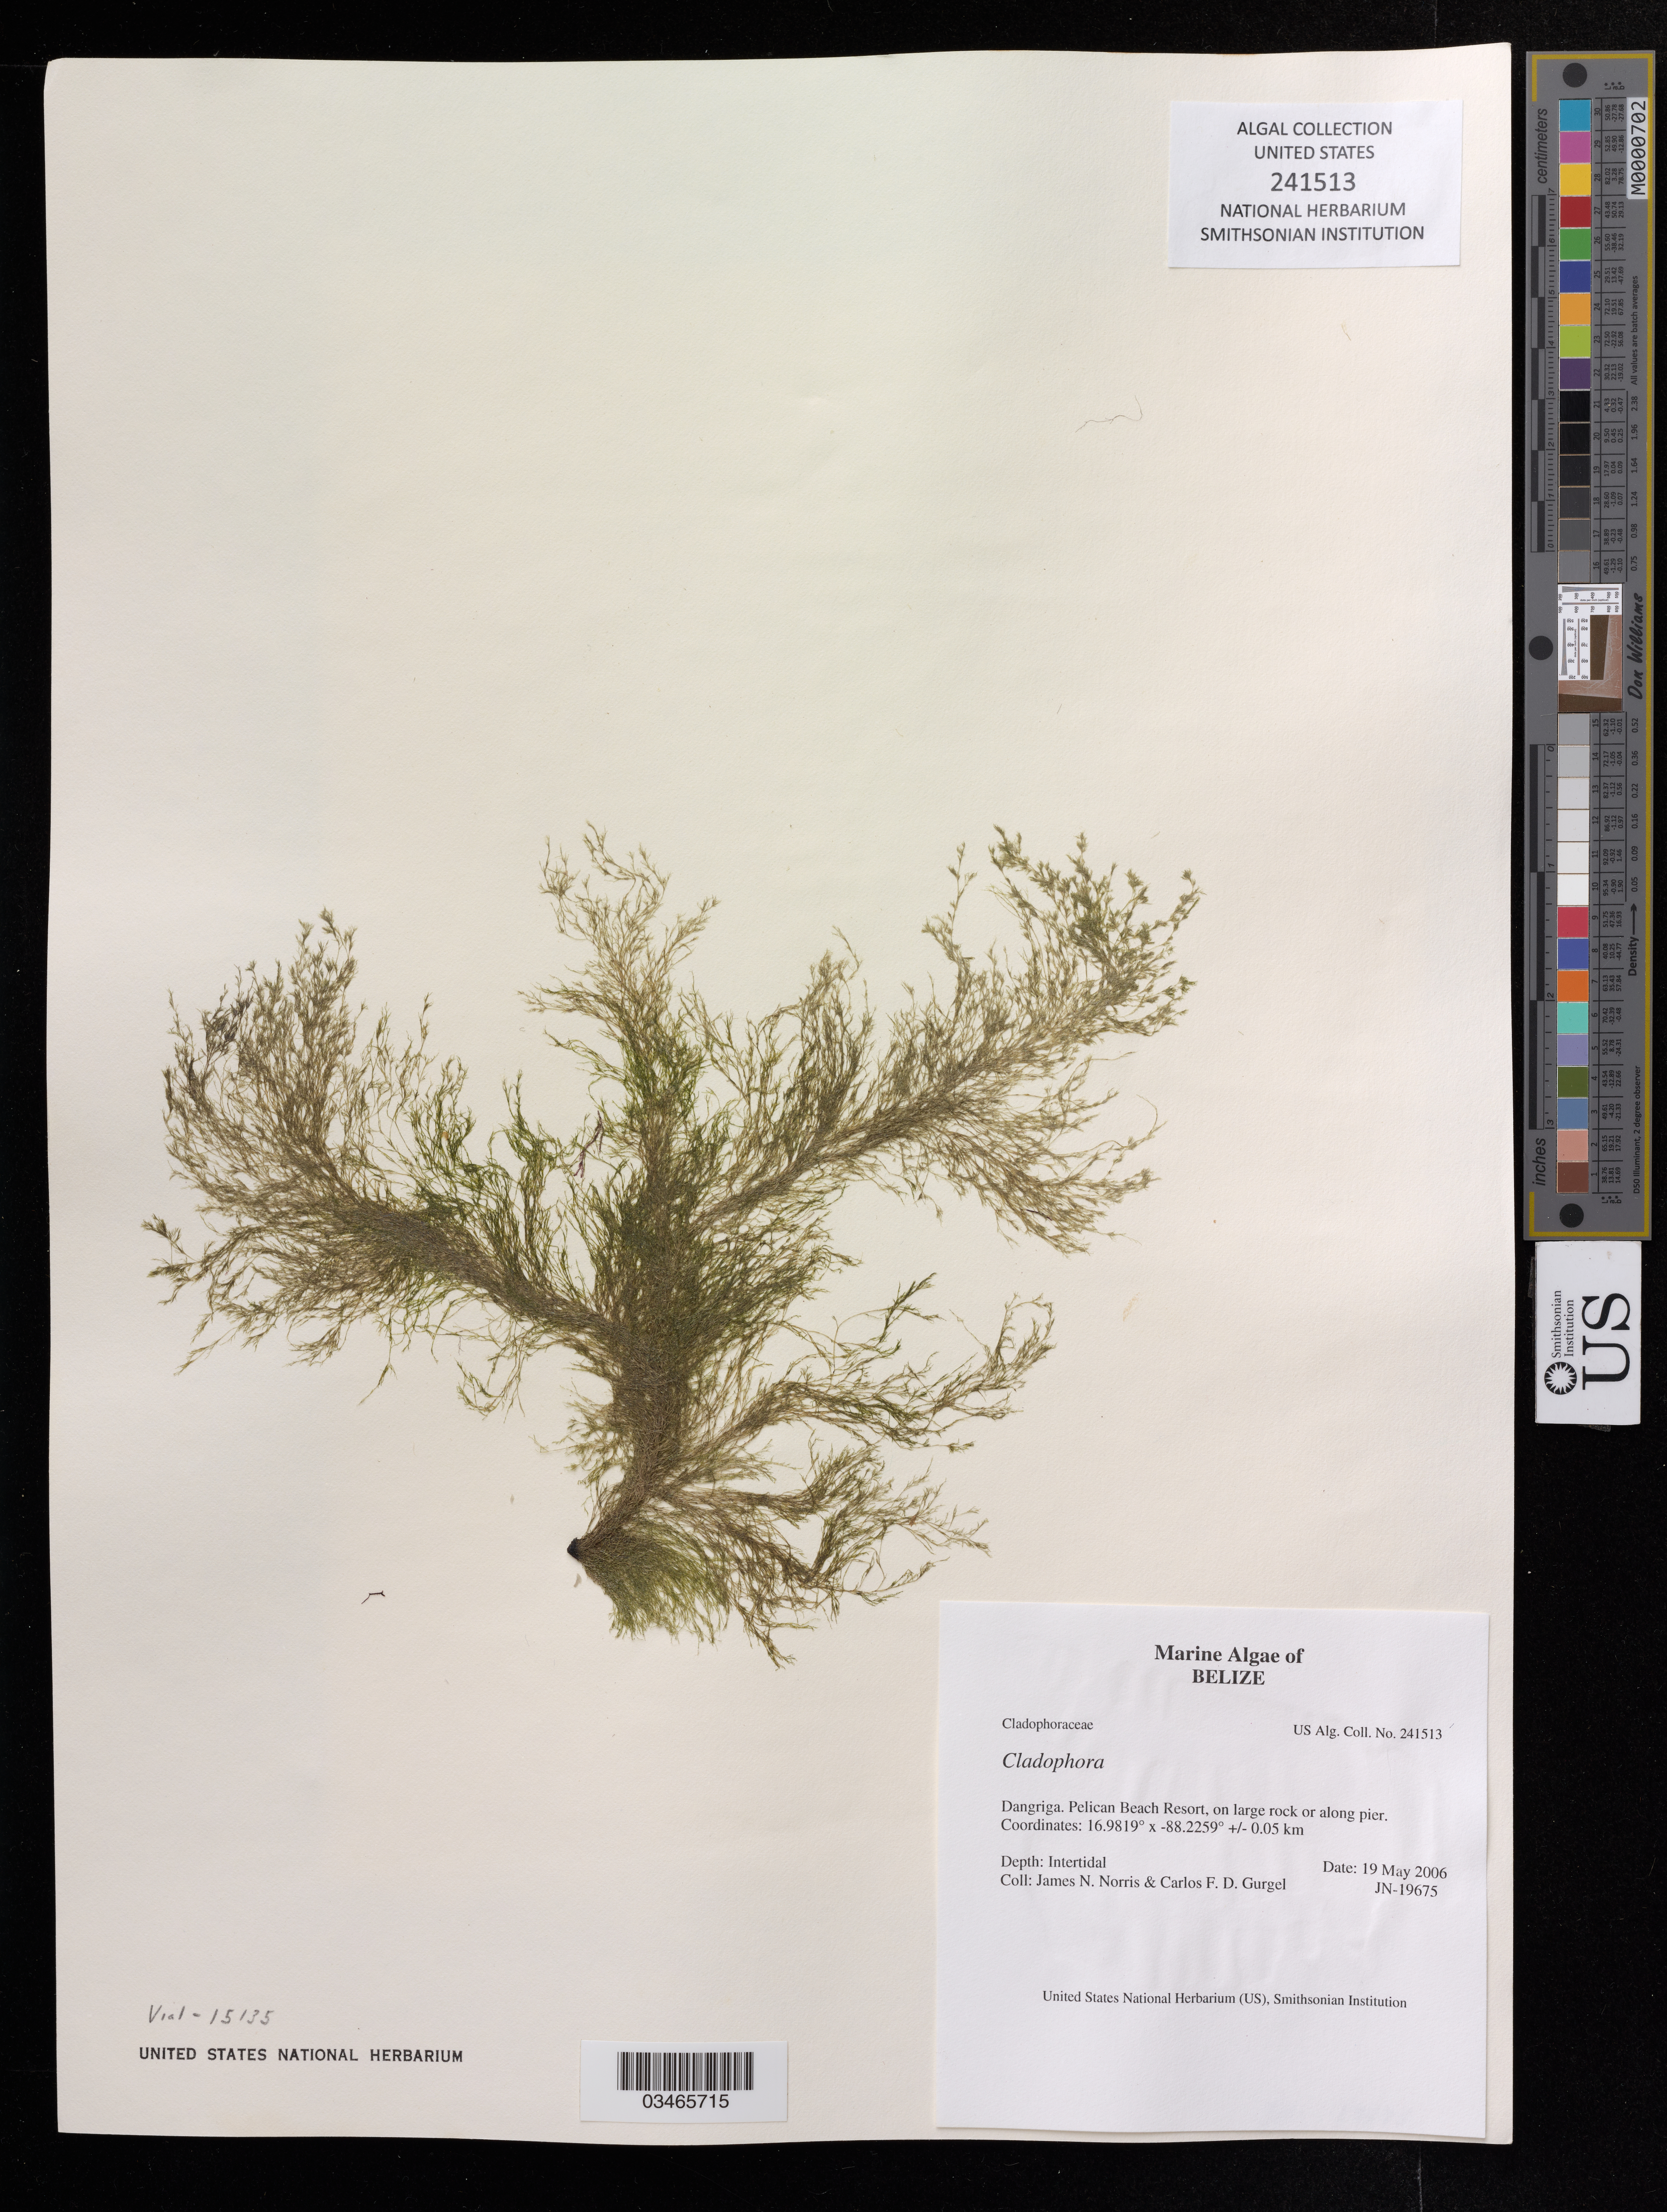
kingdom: Plantae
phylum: Chlorophyta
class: Ulvophyceae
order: Cladophorales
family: Cladophoraceae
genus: Cladophora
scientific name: Cladophora sp.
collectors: J. Norris & C. Gurgel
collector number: JN-19675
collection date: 2006-05-19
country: Belize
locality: Dangriga, Pelican Beach Resort, on large rock or along pier.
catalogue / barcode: US 541513